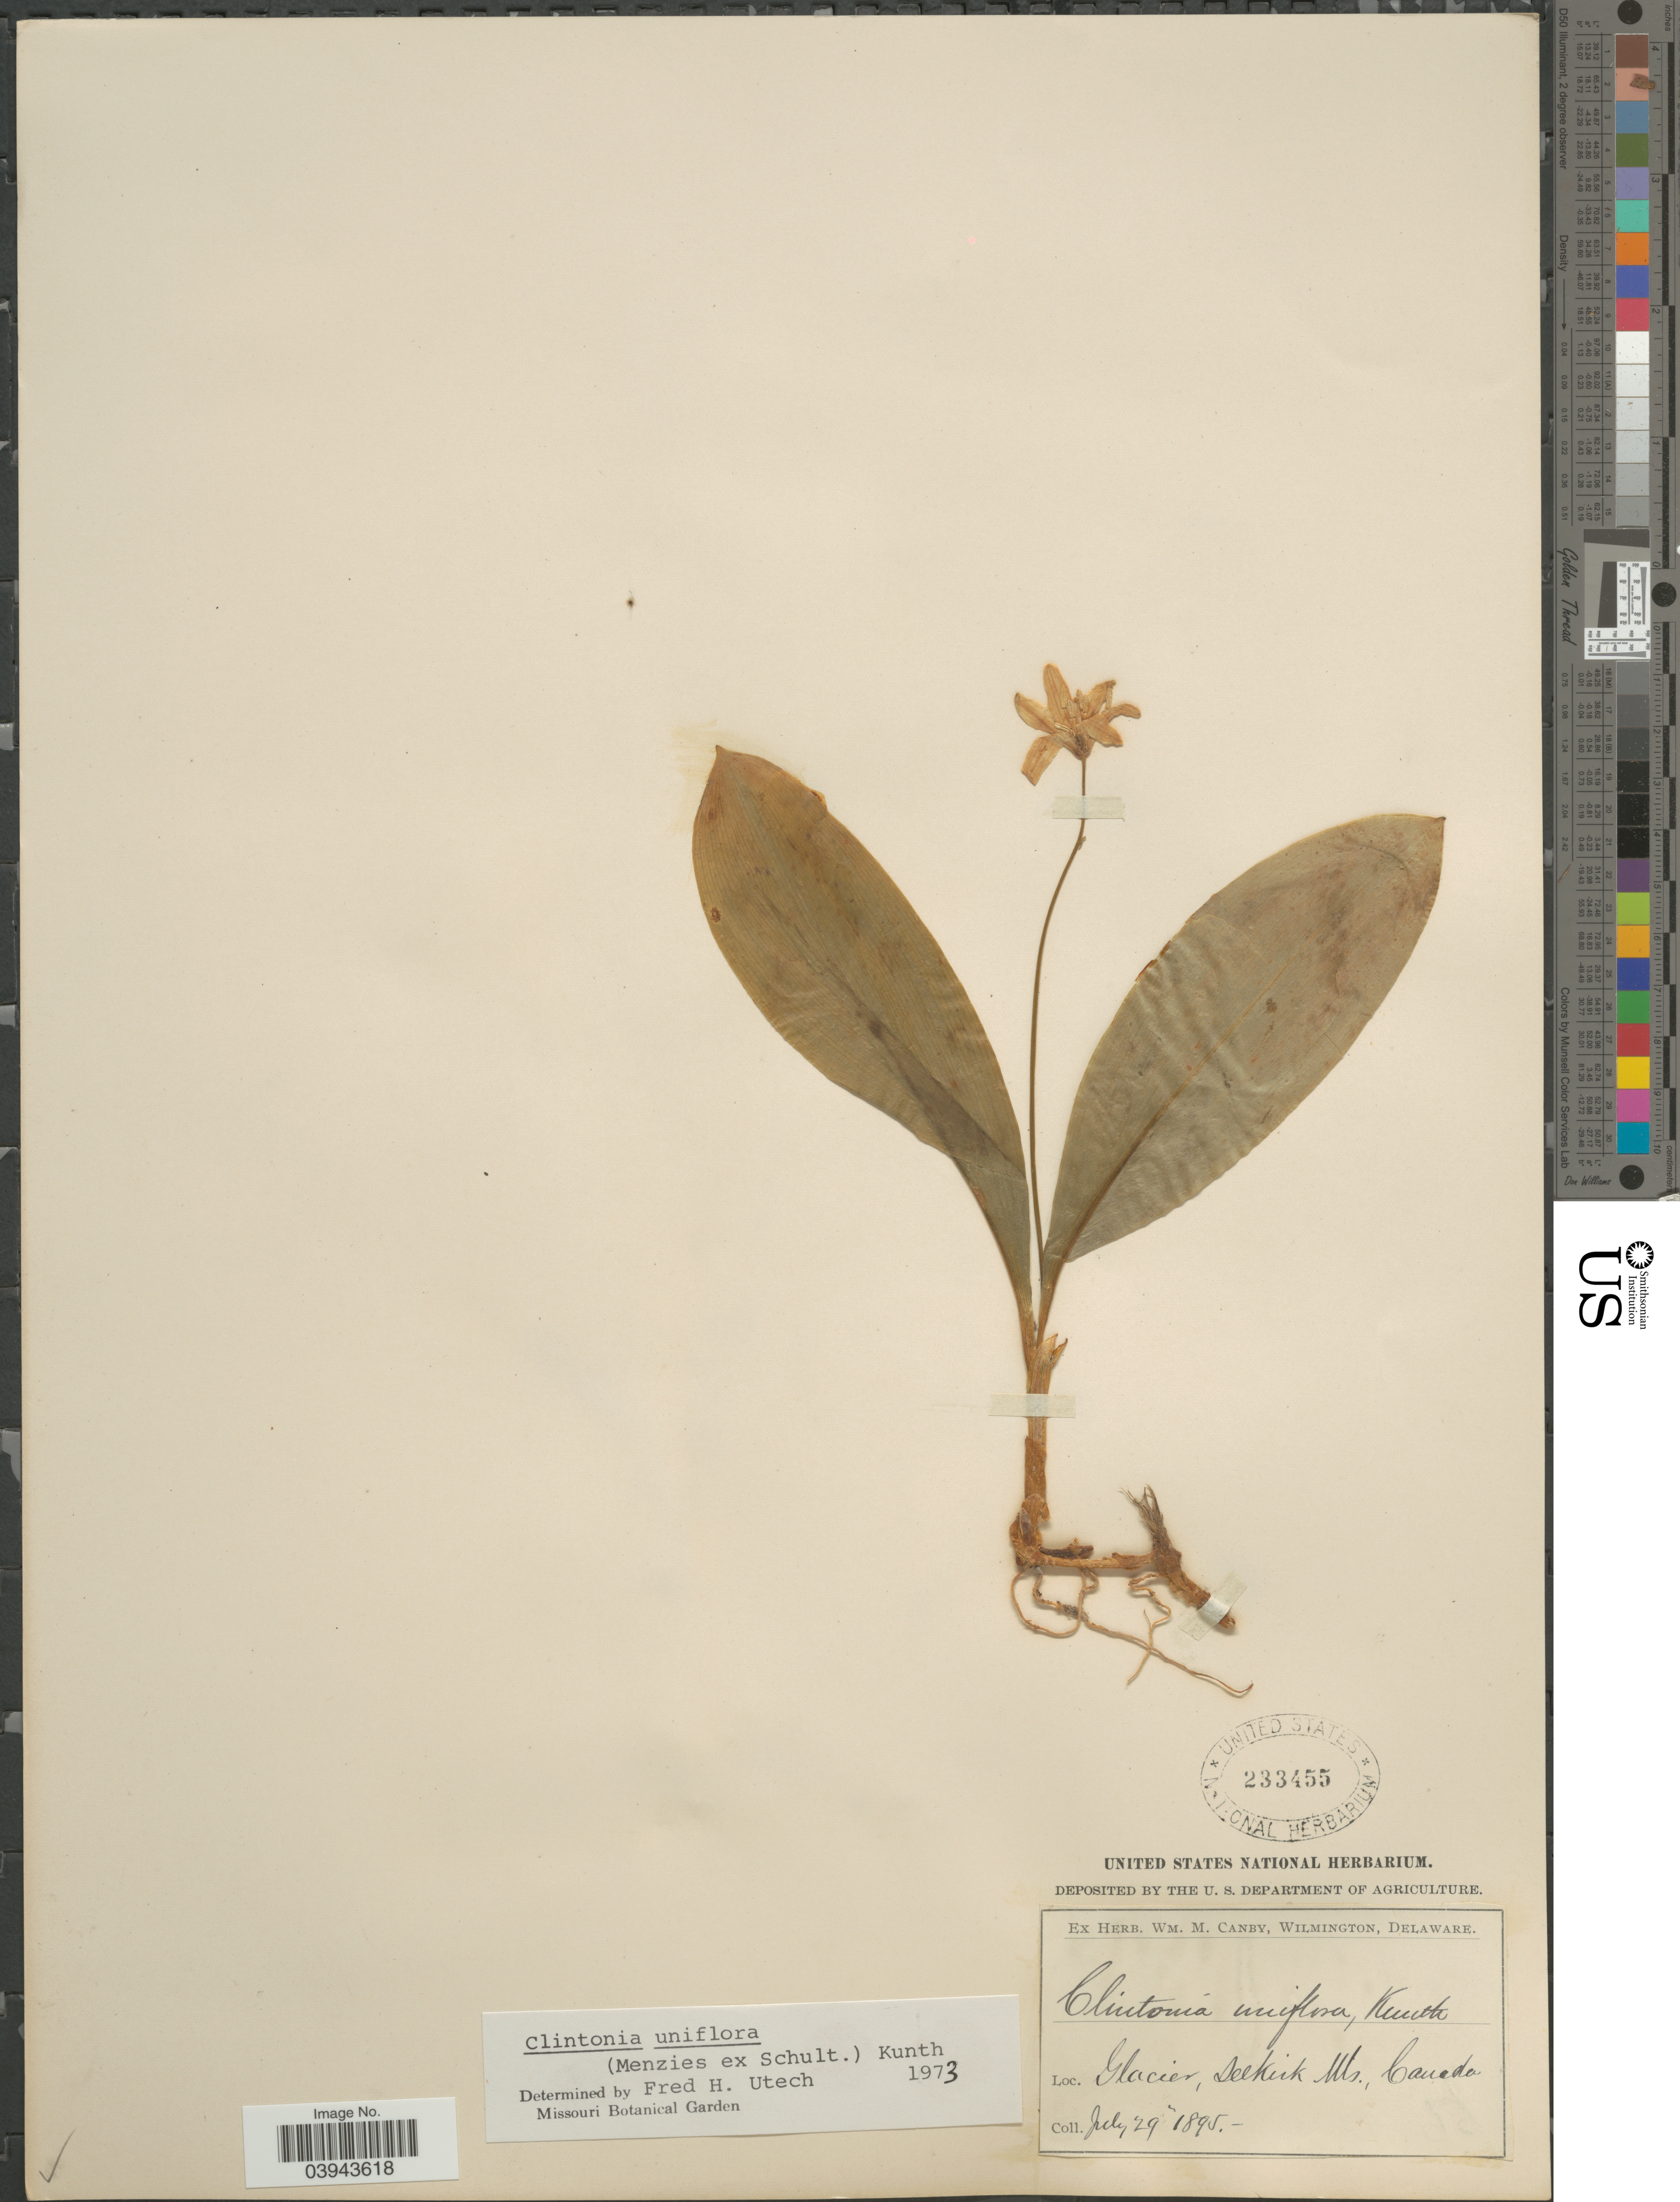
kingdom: Plantae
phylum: Tracheophyta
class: Liliopsida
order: Liliales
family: Liliaceae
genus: Clintonia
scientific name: Clintonia uniflora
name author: Kunth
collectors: ex herb. W.M. Canby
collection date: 1895-07-29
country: Canada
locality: Glacier, Selkirk Mts.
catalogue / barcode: US 233455